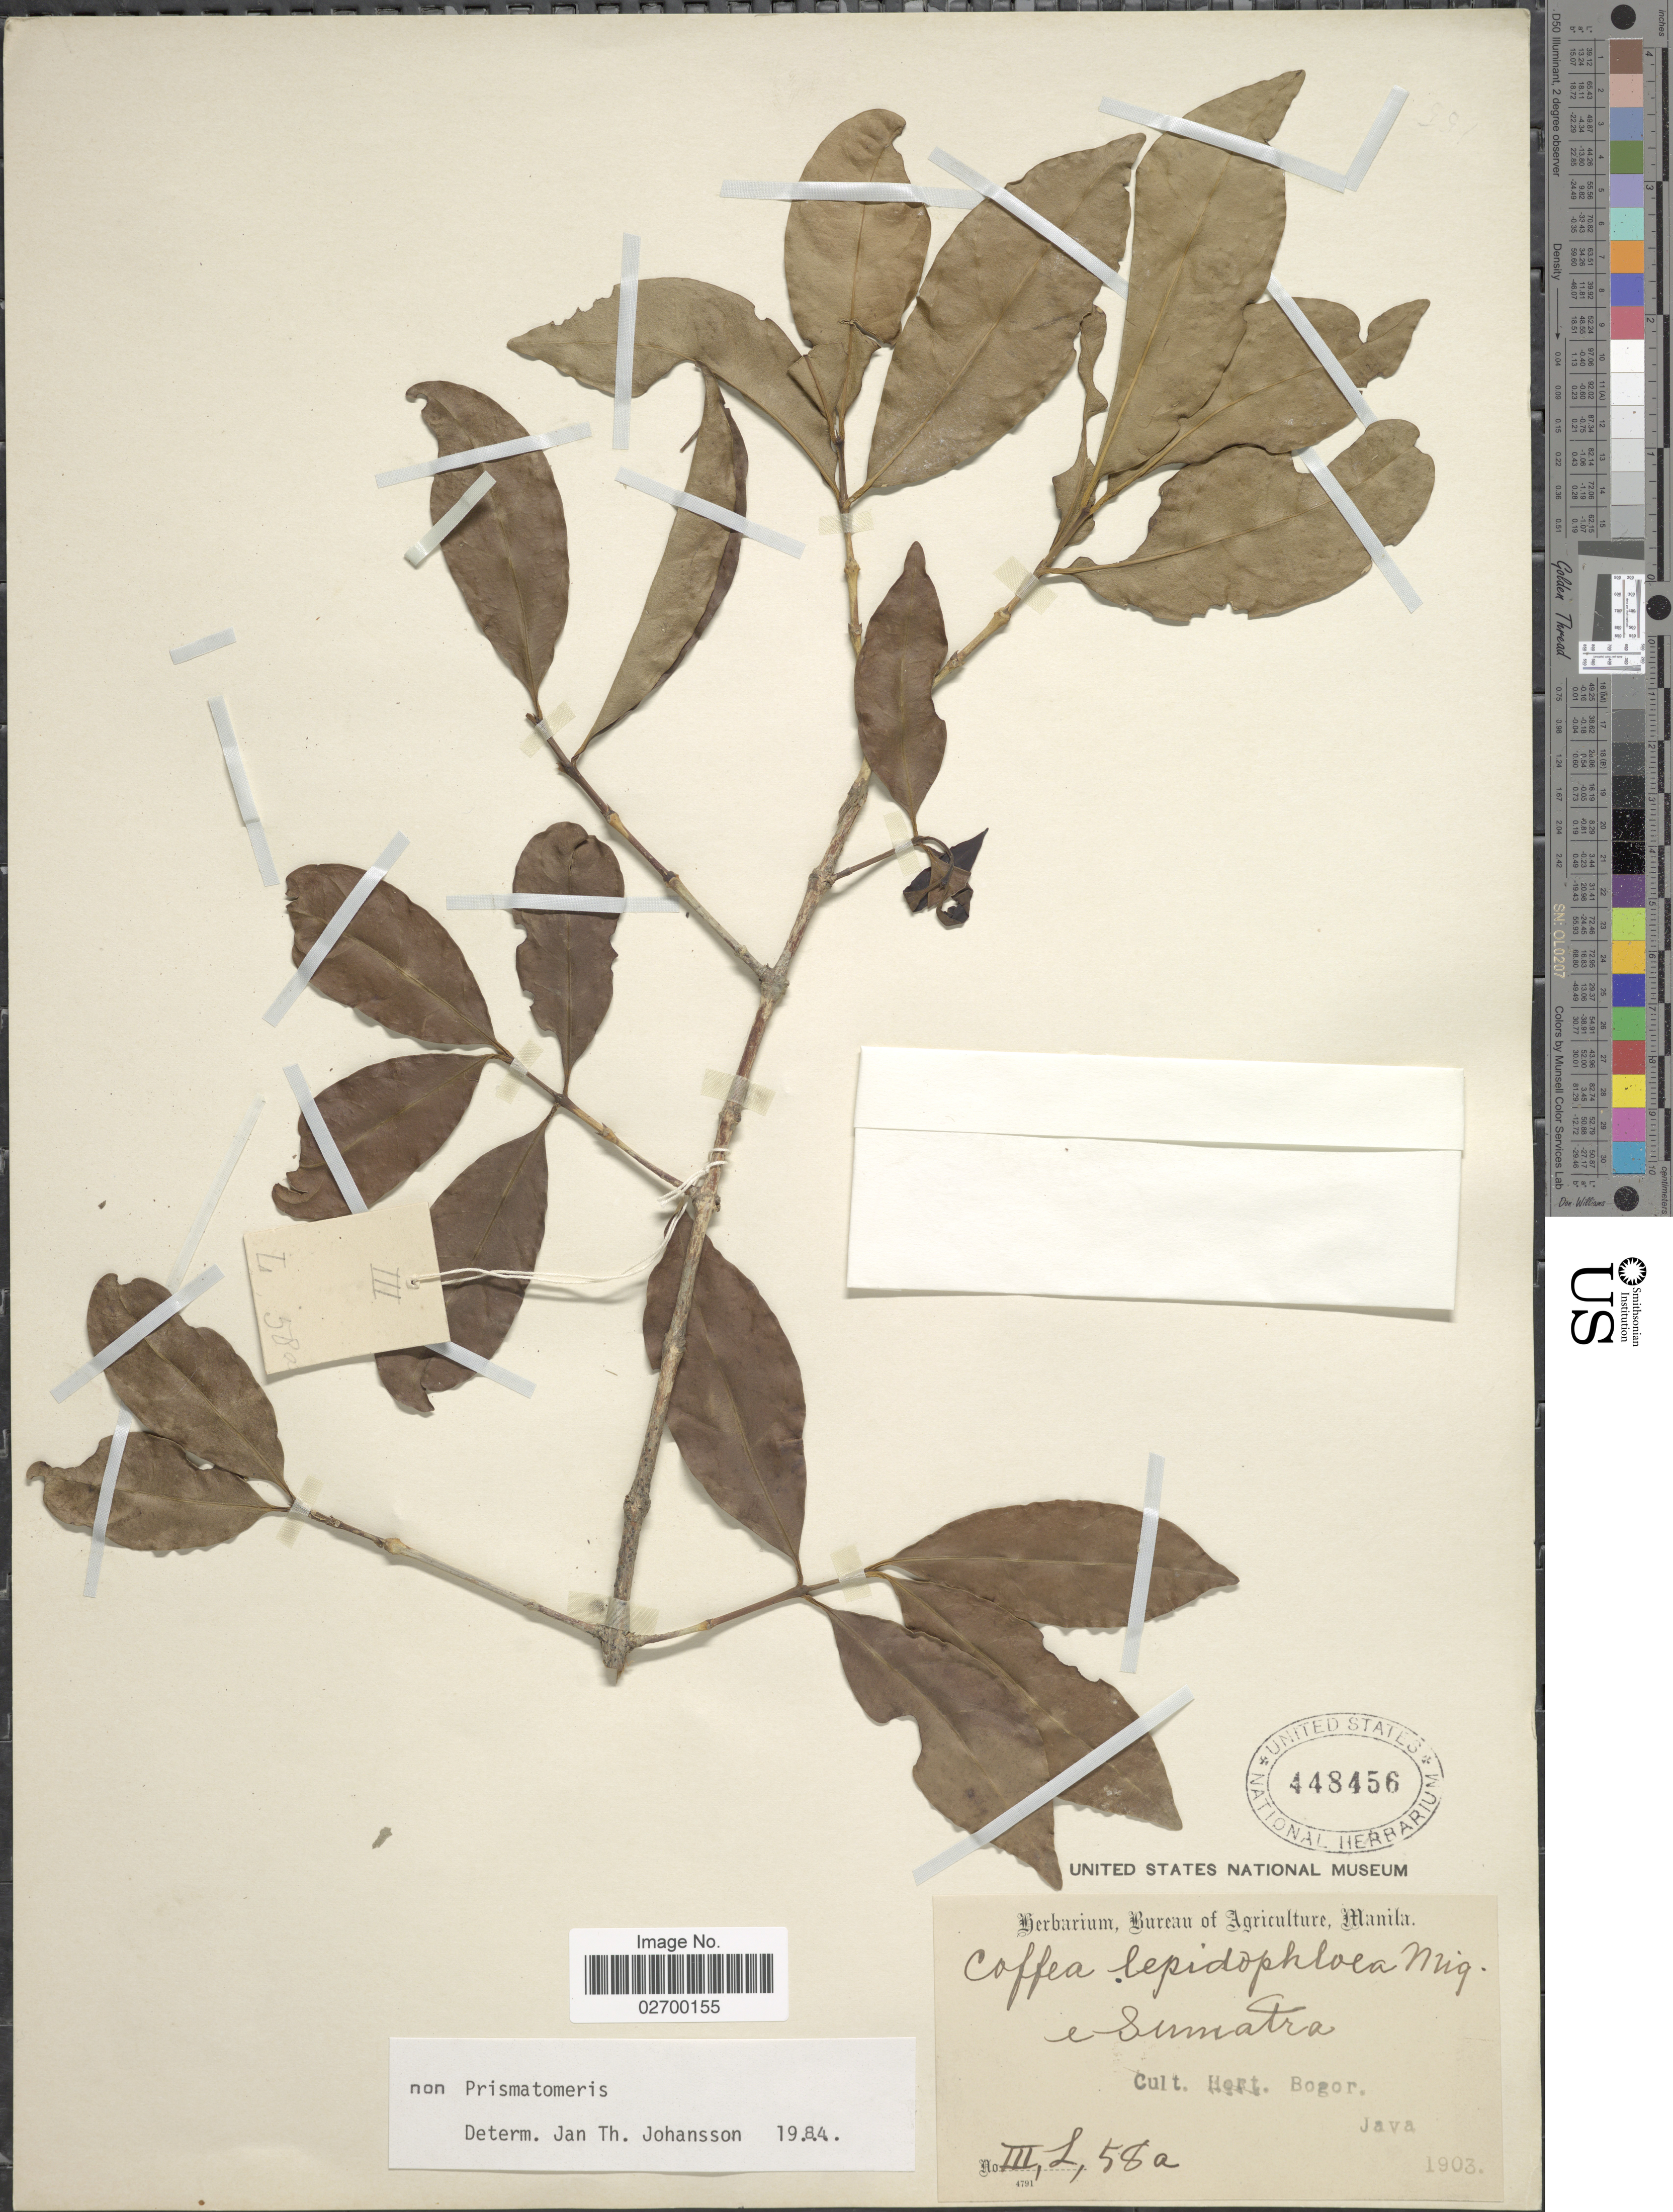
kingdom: Plantae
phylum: Tracheophyta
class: Magnoliopsida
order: Gentianales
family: Rubiaceae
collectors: ex Herb. Bur. Agric. Manila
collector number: II, L. 58 a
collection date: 1903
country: Indonesia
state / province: Java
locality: E Sumatra. Cult. Hort. Bogor.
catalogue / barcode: US 448456